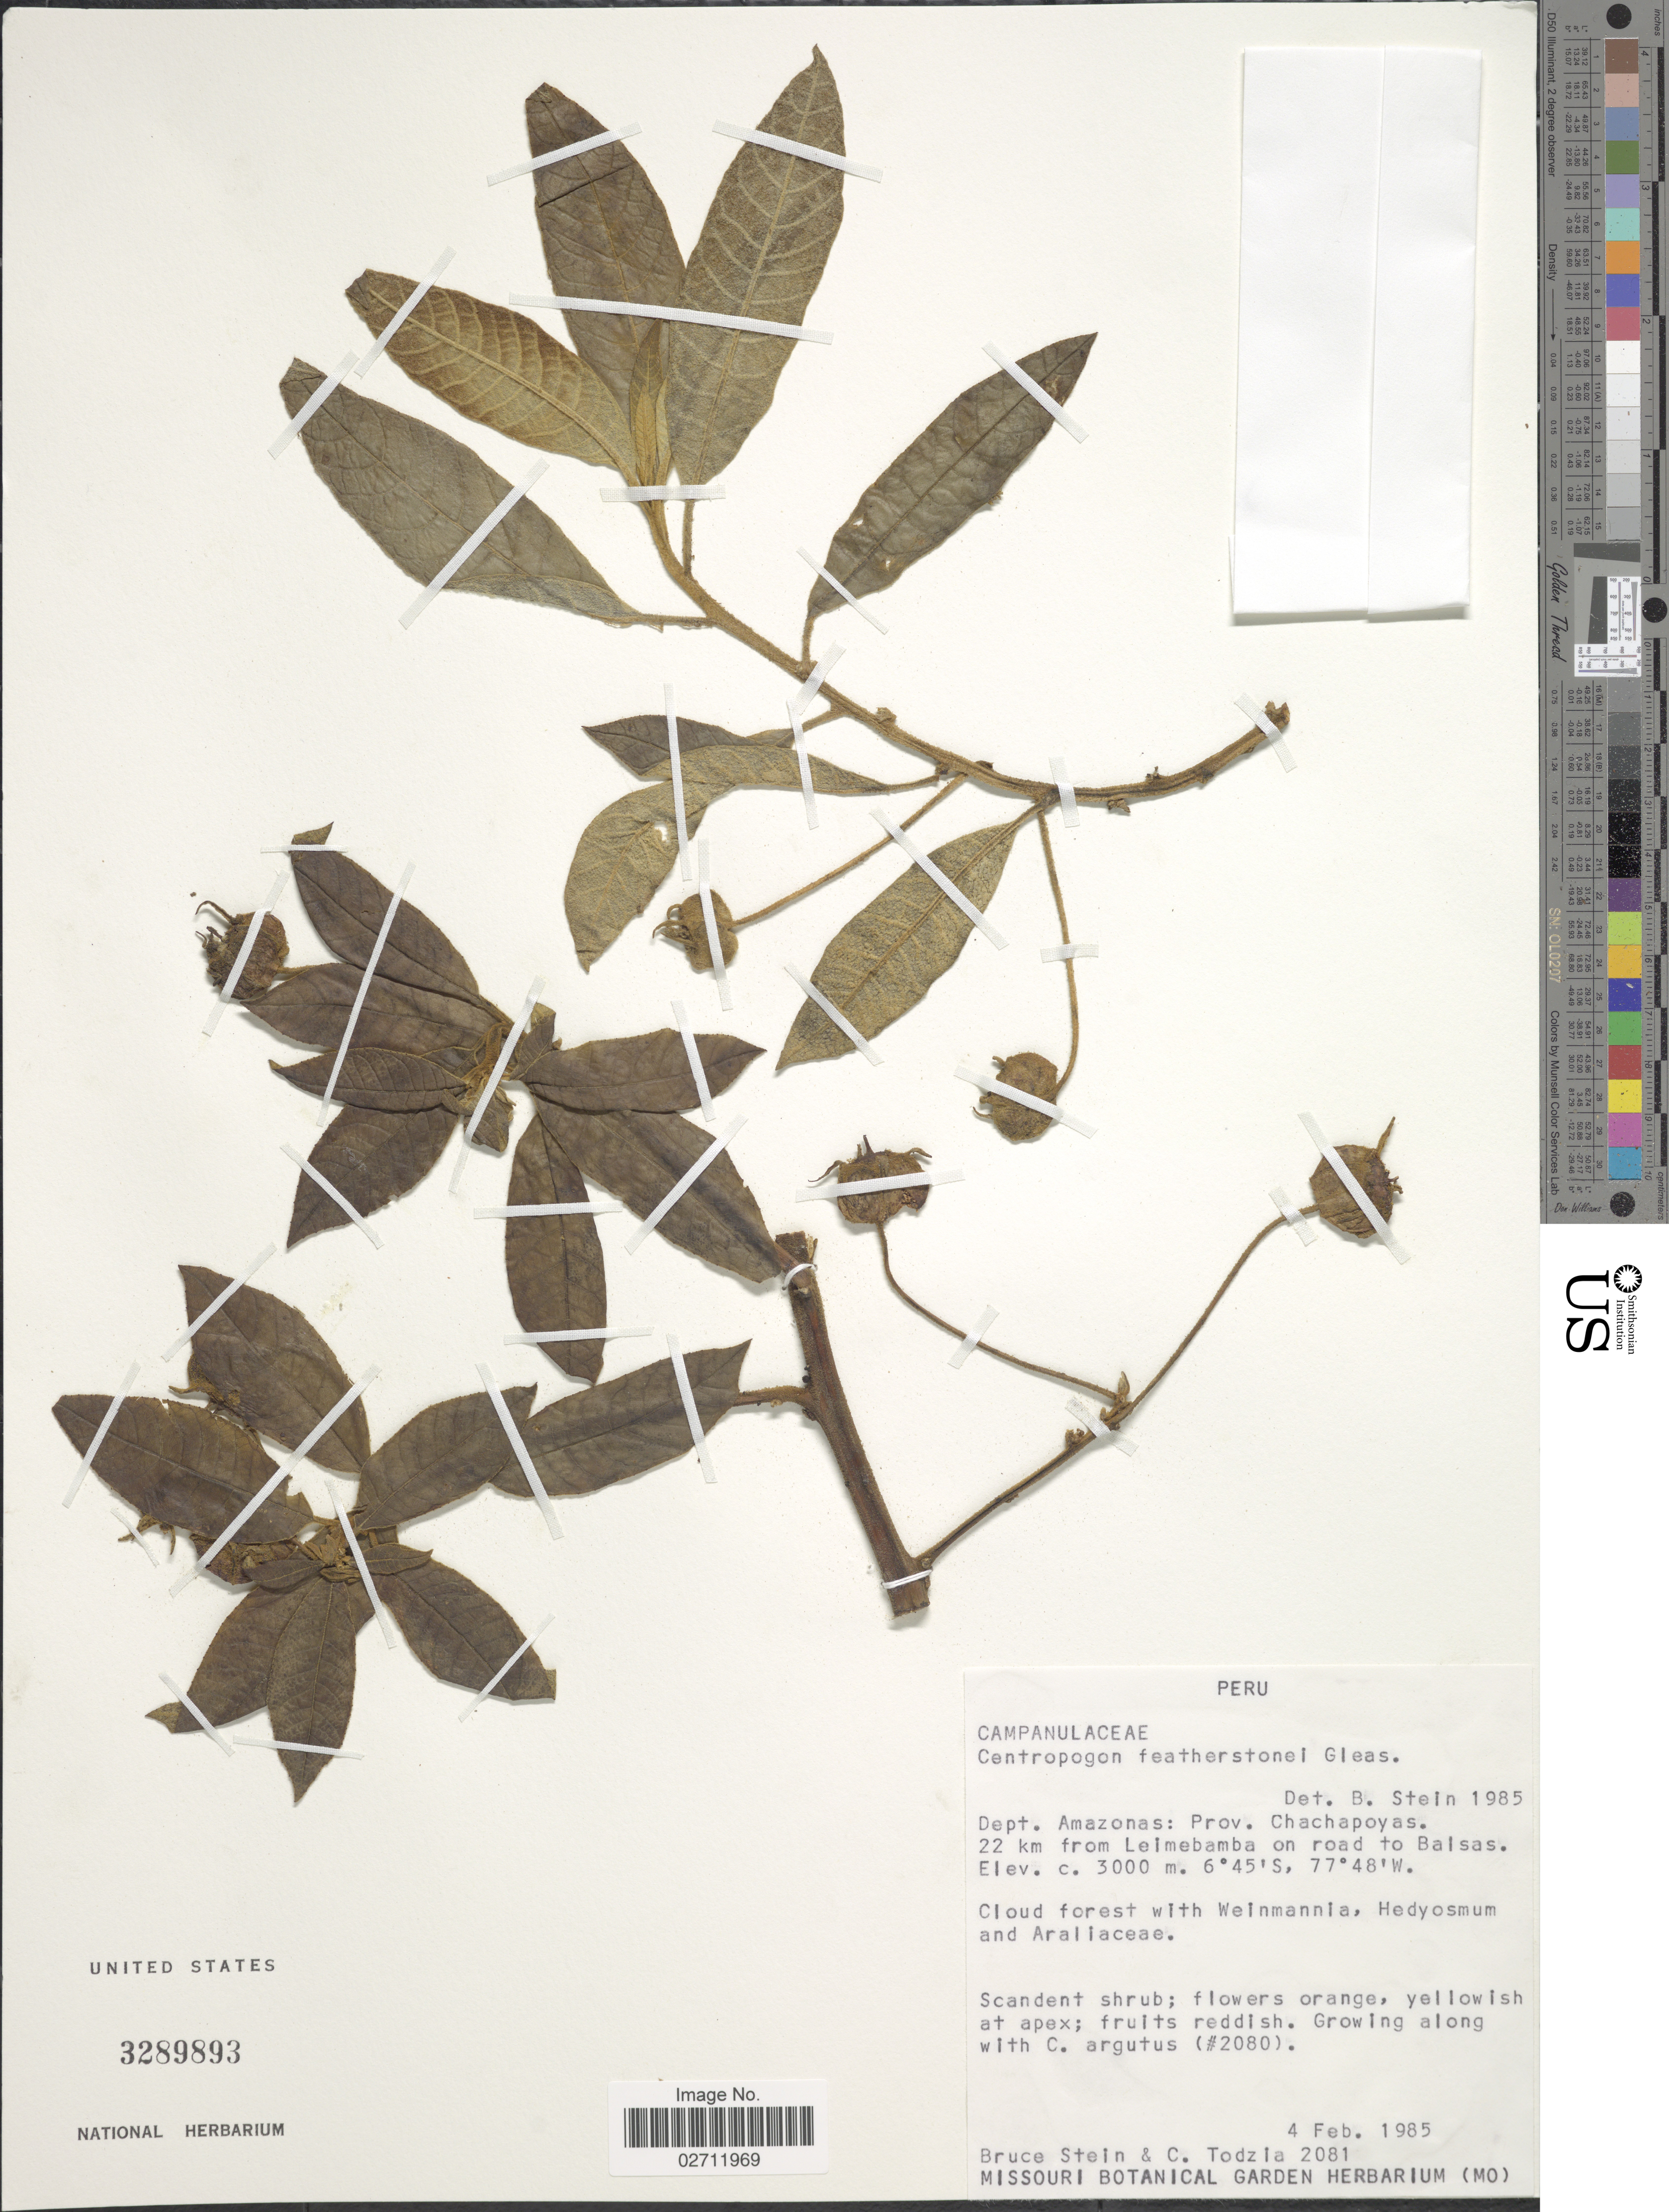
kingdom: Plantae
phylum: Tracheophyta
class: Magnoliopsida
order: Asterales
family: Campanulaceae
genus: Centropogon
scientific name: Centropogon featherstonei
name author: Gleason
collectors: B. A. Stein & C. A. Todzia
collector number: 2081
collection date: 1985-02-04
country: Peru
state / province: Amazonas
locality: Prov. Chachapoyas, 22 km from Leimebamba on road to Balsas.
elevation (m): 3000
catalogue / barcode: US 3289893